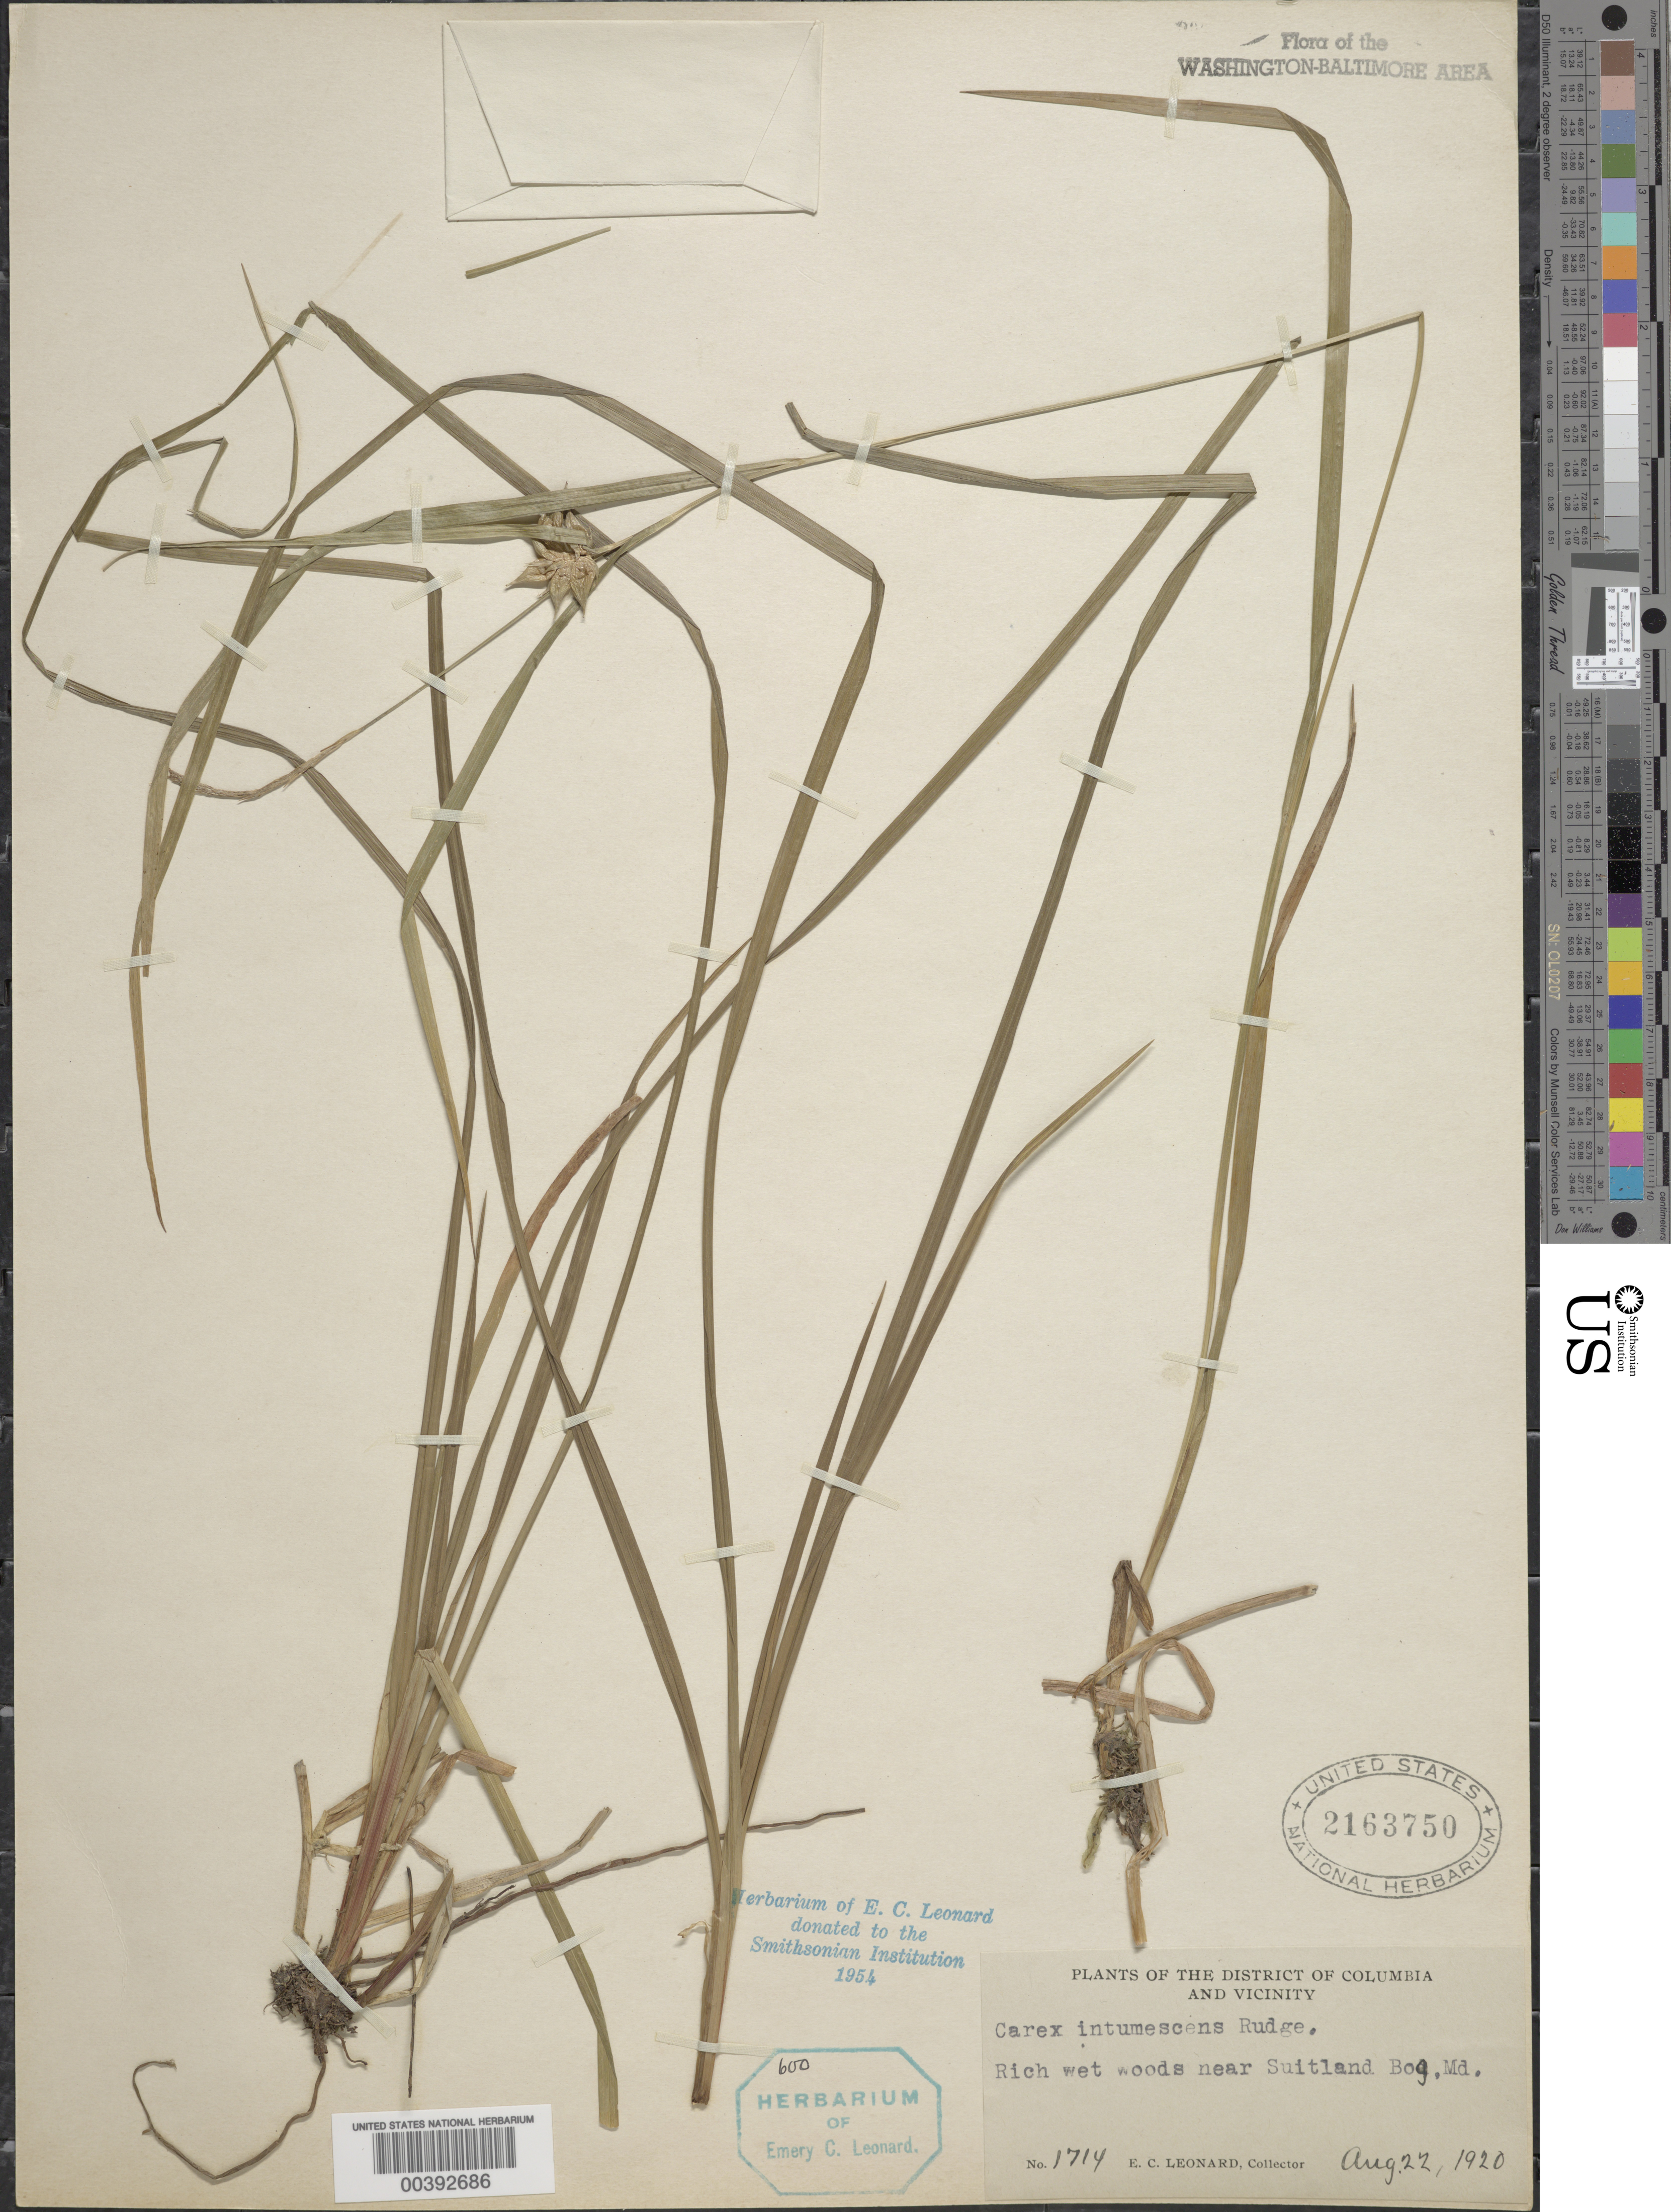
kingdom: Plantae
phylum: Tracheophyta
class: Liliopsida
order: Poales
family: Cyperaceae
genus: Carex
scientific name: Carex intumescens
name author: Rudge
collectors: E. C. Leonard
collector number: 1714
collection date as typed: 22 Aug 1920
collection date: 1920-08-22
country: United States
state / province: Maryland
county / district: Prince George's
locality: Suitland Bog vicinity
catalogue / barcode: US 2163750